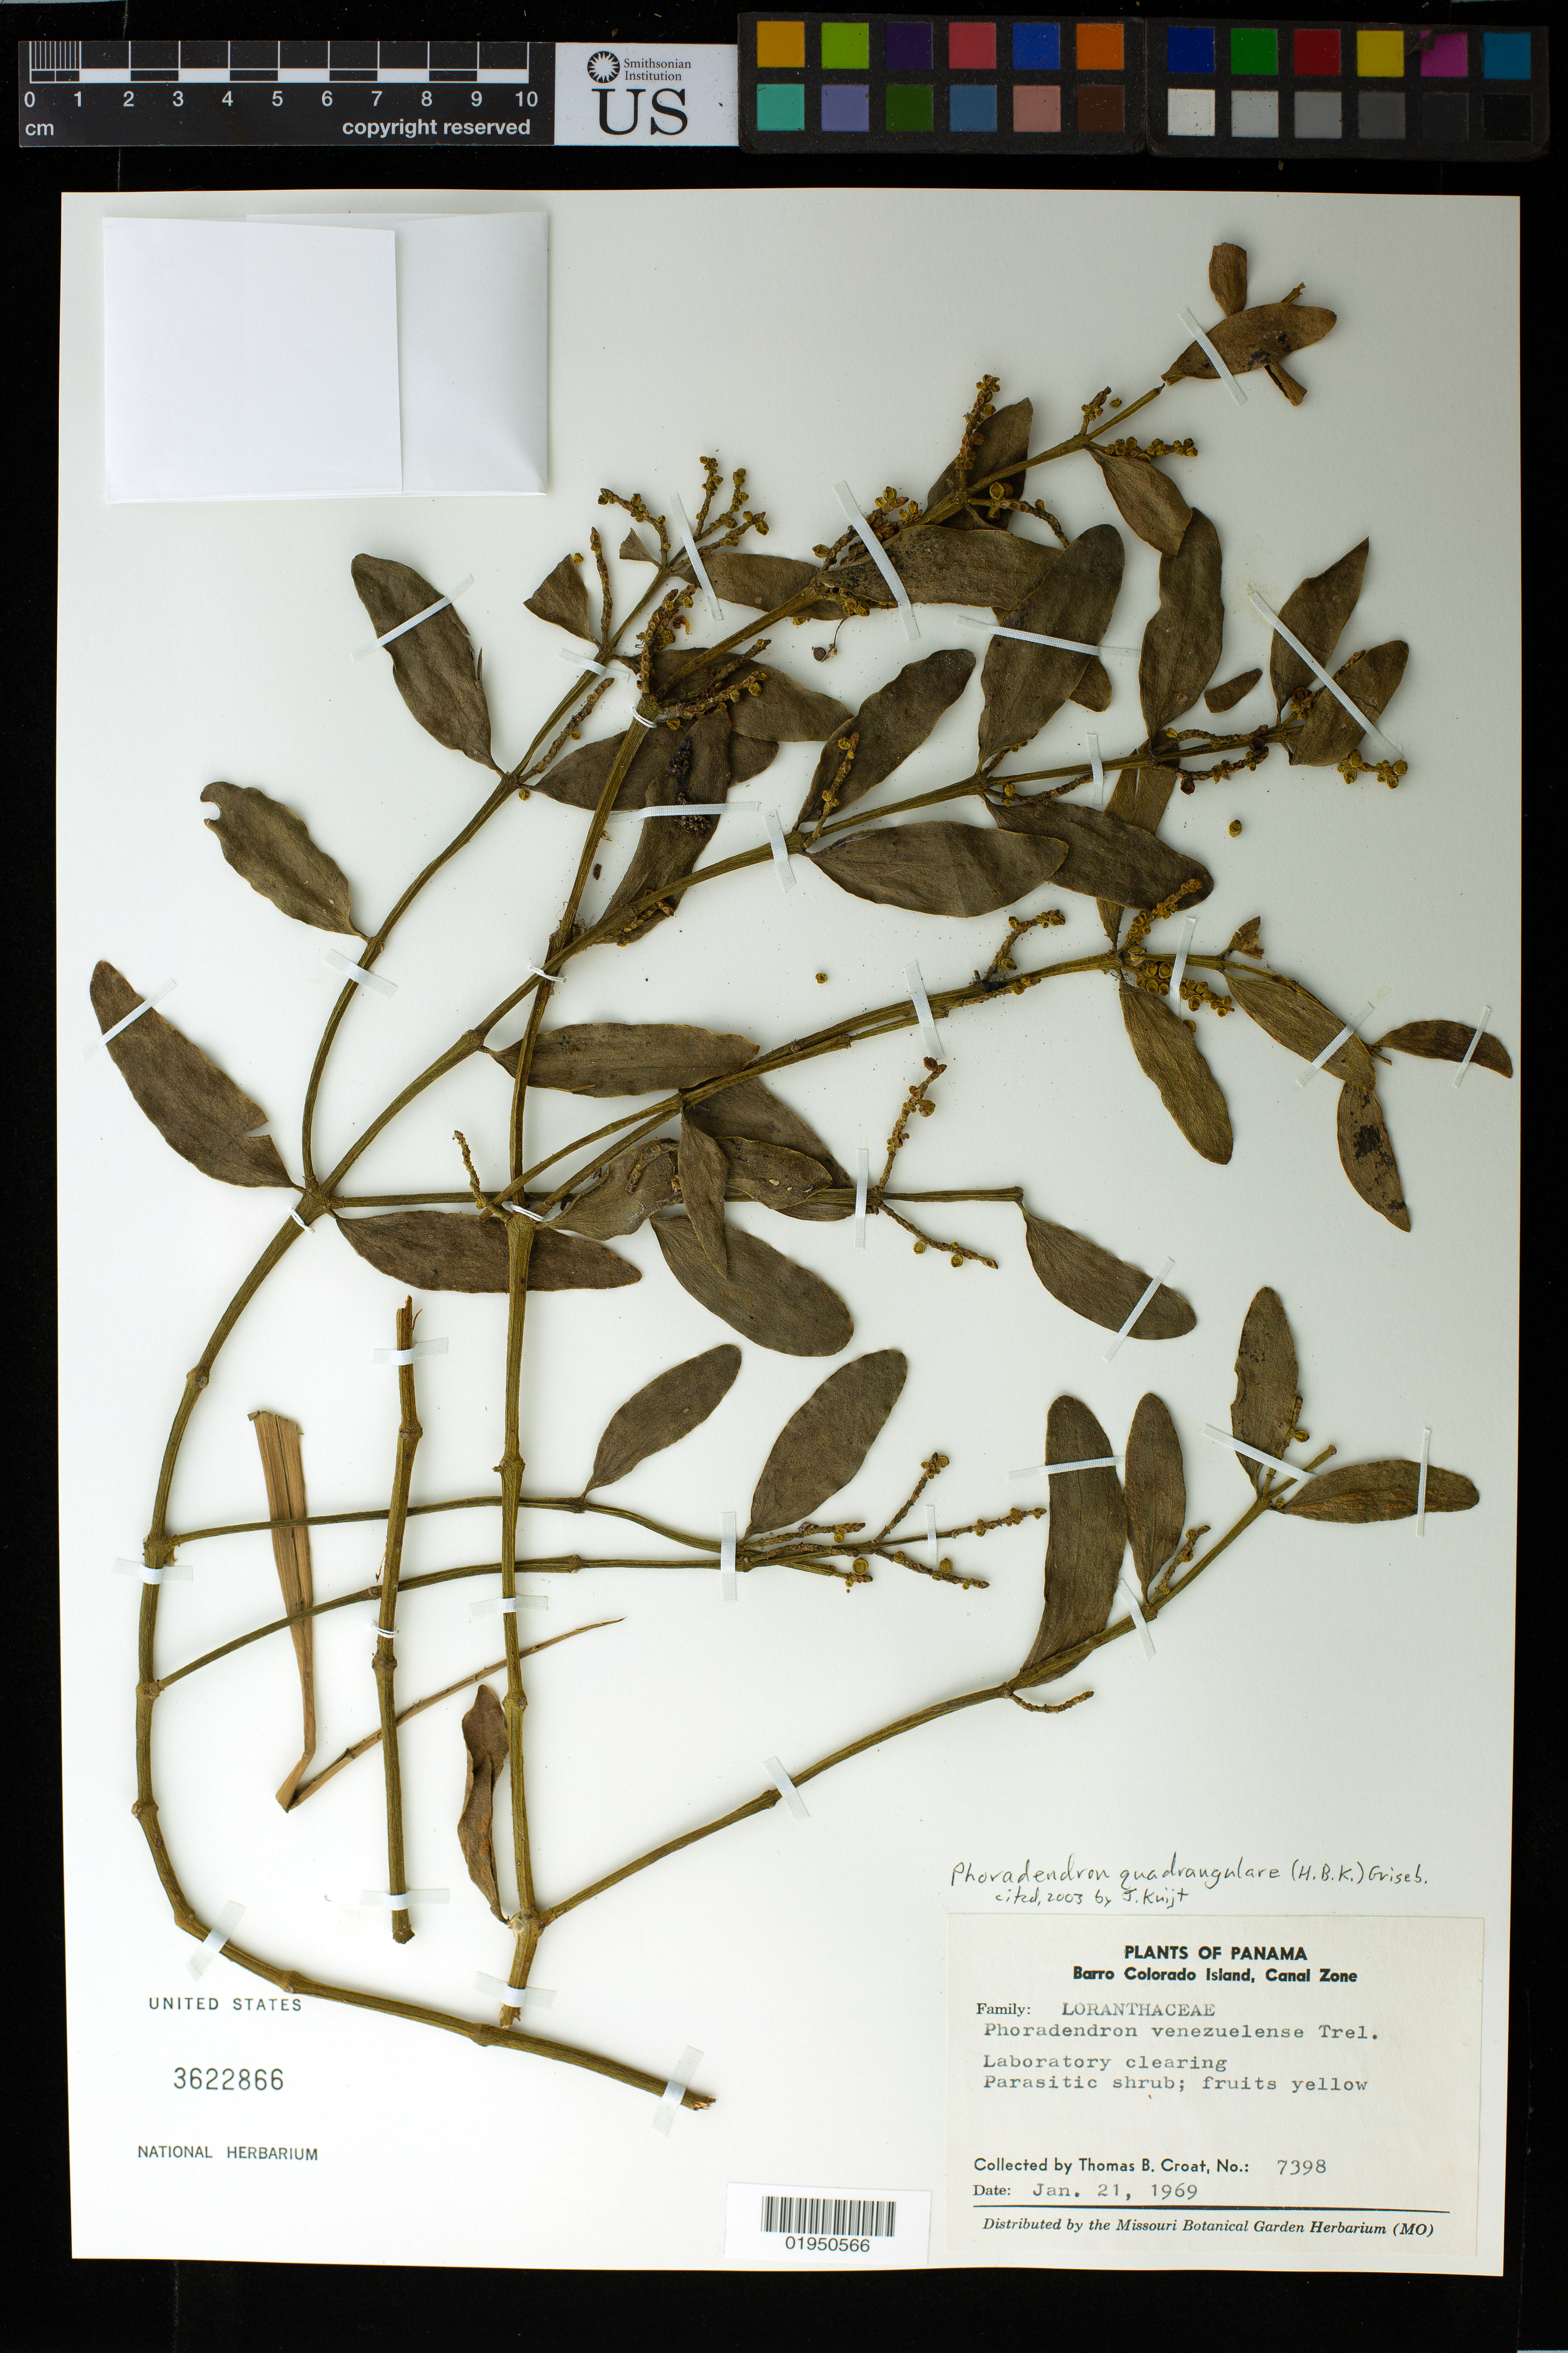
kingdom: Plantae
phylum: Tracheophyta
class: Magnoliopsida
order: Santalales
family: Viscaceae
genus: Phoradendron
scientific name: Phoradendron quadrangulare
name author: (Kunth) Griseb.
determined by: Kuijt, Job, (CANADA)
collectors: T. B. Croat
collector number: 7398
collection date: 1969-01-21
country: Panama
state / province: Panamá Oeste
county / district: Canal Zone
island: Barro Colorado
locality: Barro Colorado Island, Canal Zone, Laboratory clearing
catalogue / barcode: US 3622866